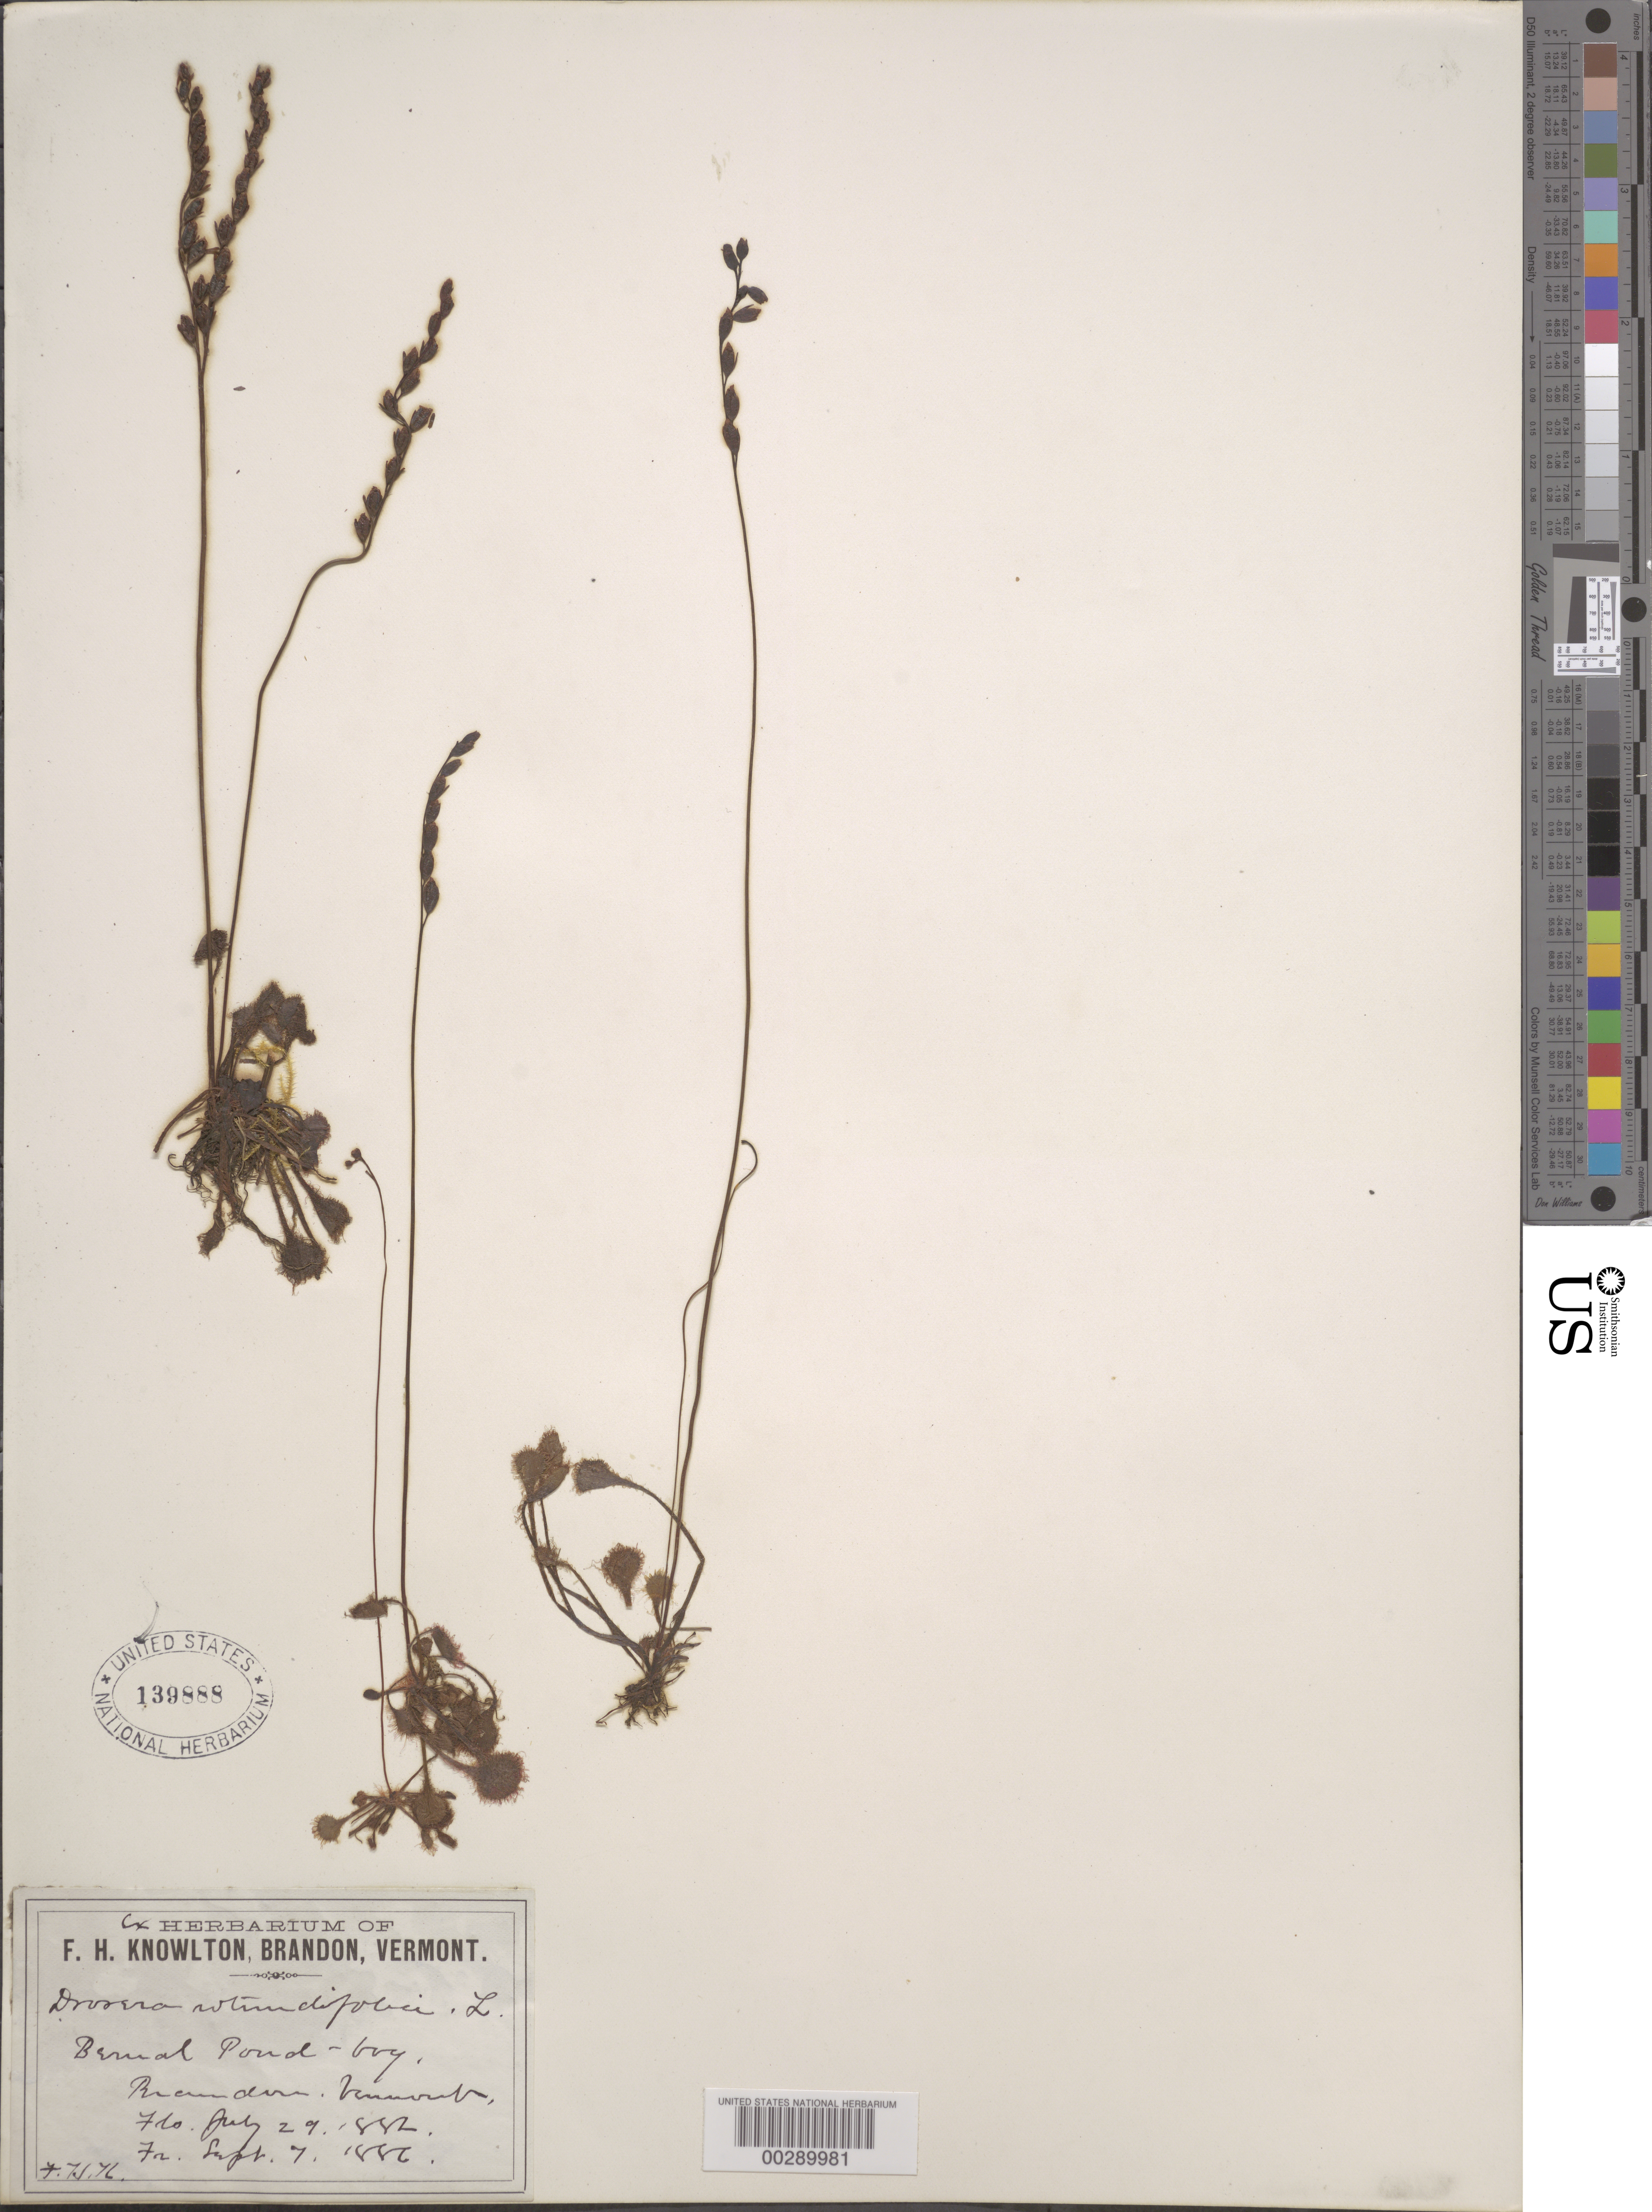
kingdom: Plantae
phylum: Tracheophyta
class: Magnoliopsida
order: Caryophyllales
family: Droseraceae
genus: Drosera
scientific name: Drosera rotundifolia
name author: L.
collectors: F. H. Knowlton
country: United States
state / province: Vermont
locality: Brandon, bernal pond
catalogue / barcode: US 139888